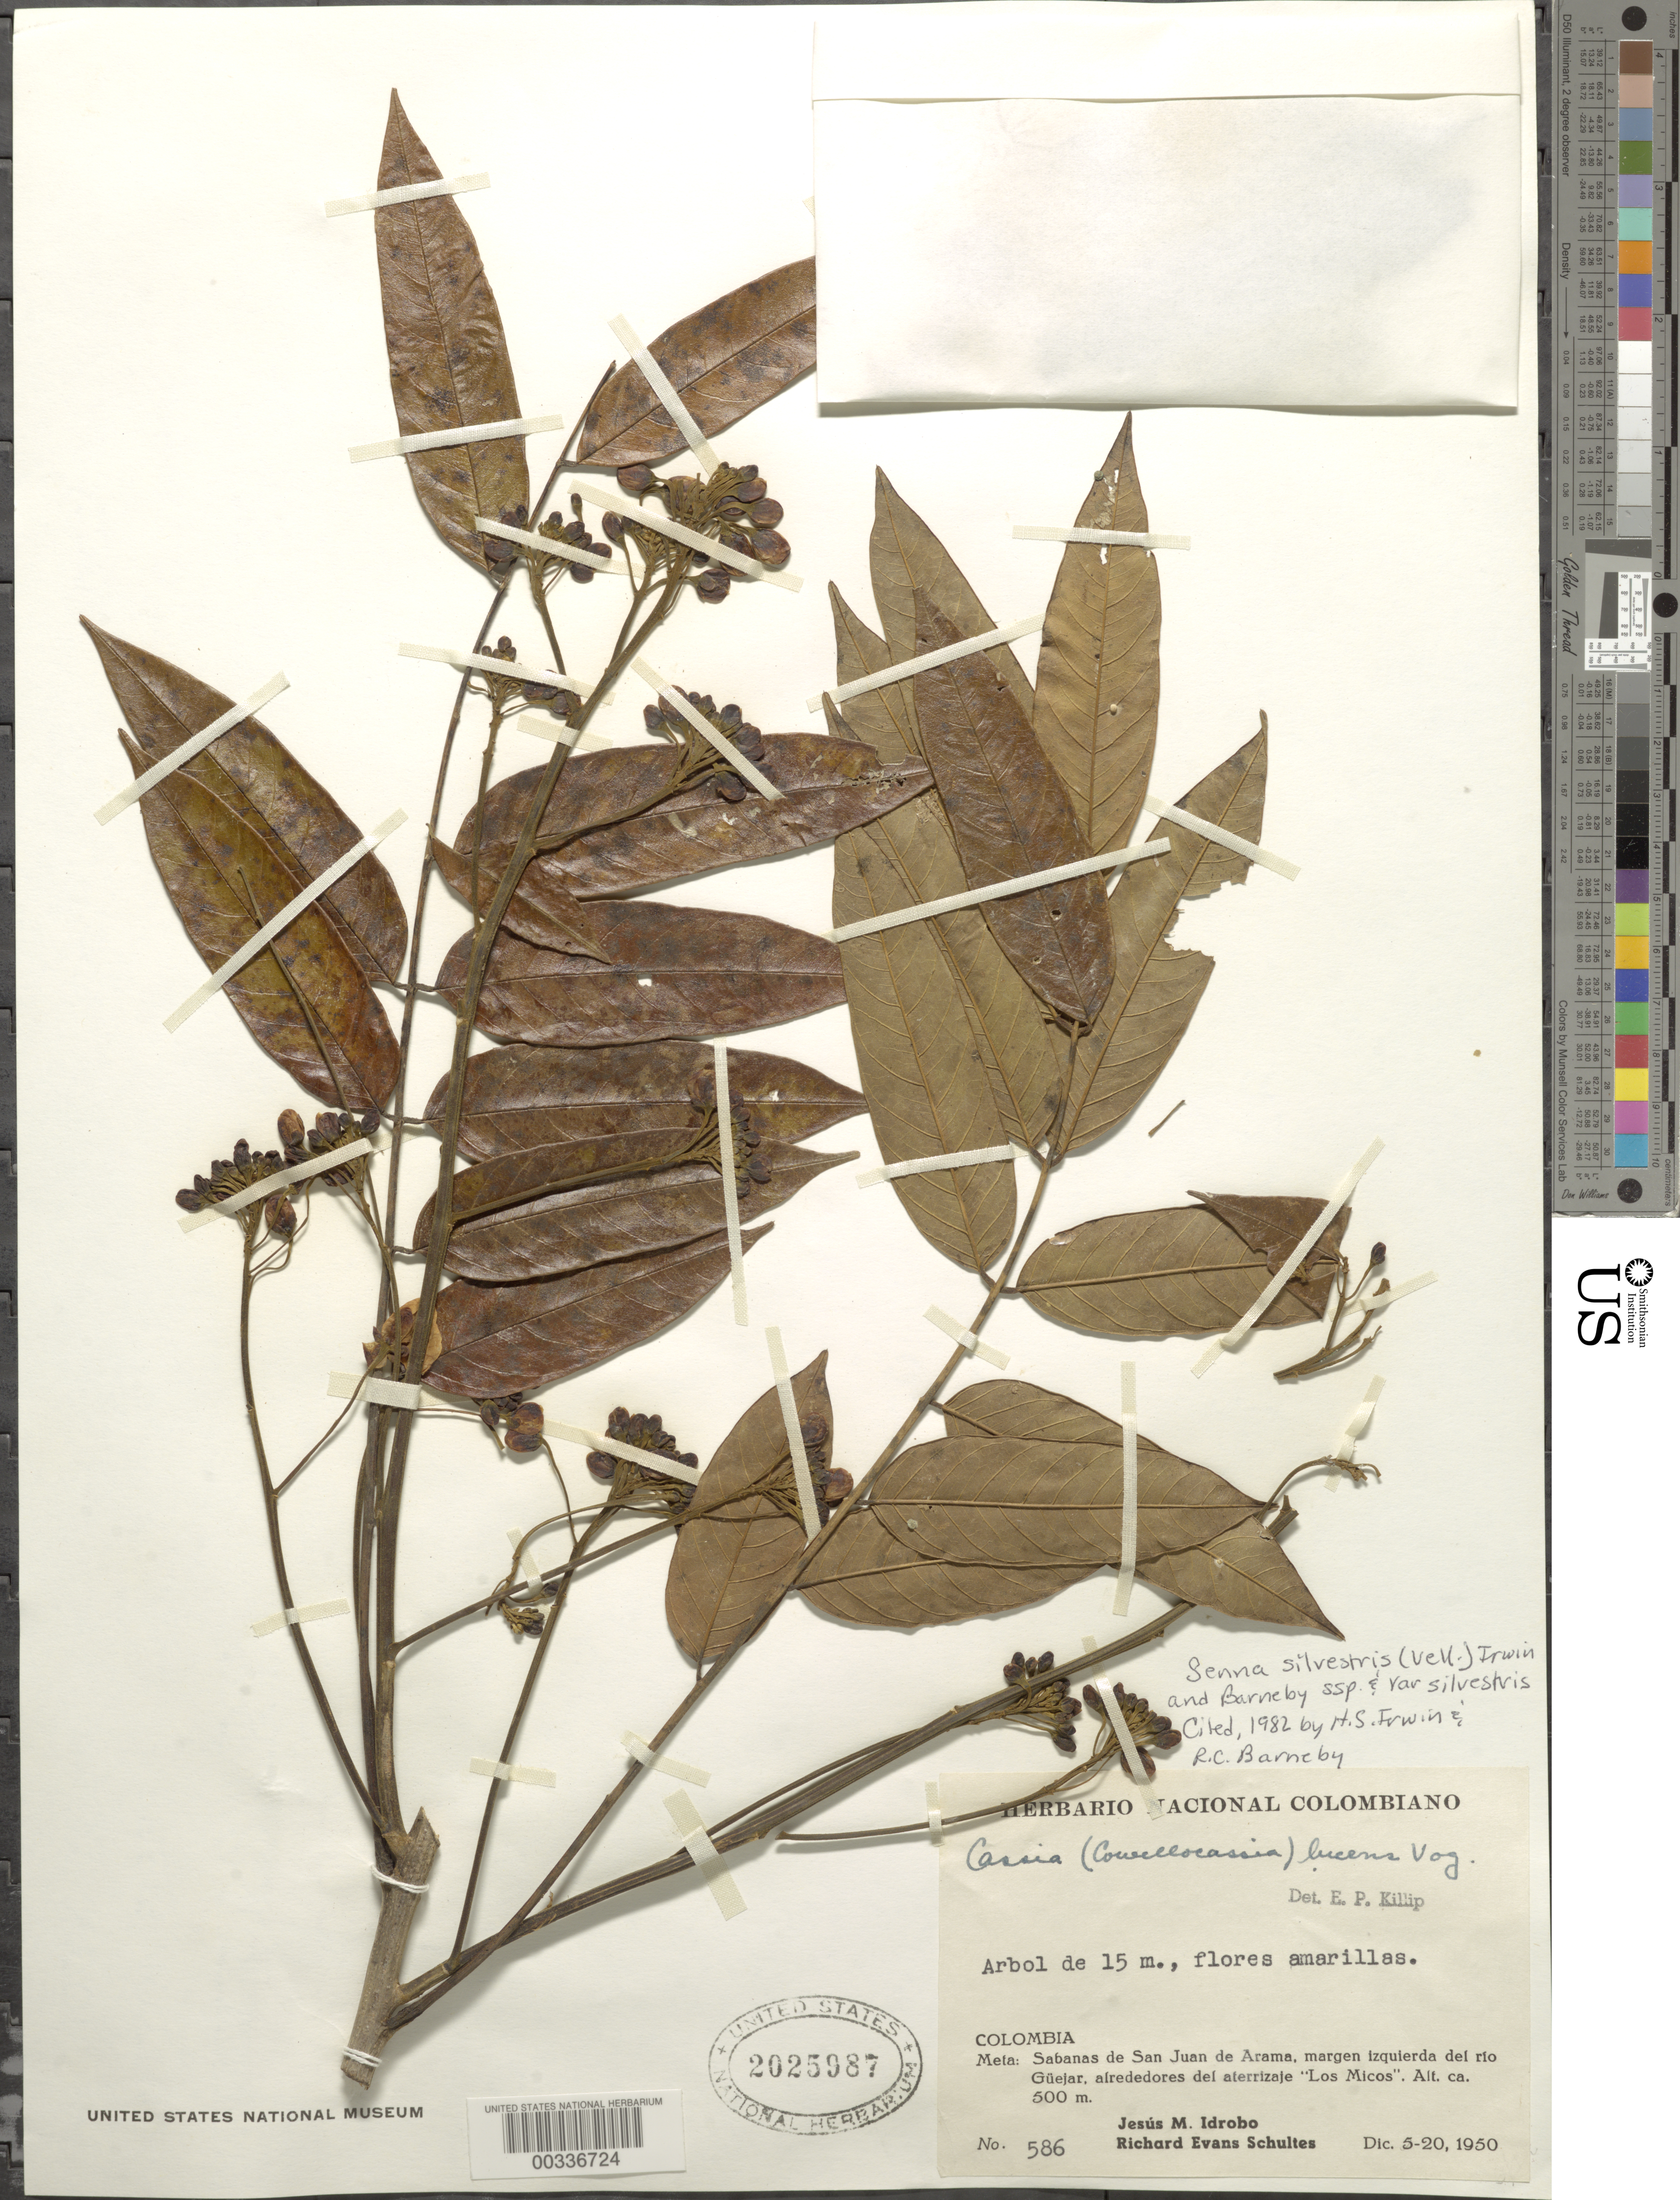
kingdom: Plantae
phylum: Tracheophyta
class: Magnoliopsida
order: Fabales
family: Fabaceae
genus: Senna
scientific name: Senna silvestris var. silvestris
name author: (Vell.) H.S. Irwin & Barneby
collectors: J. M. Idrobo & R. E. Schultes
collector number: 586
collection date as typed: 05 Dec 1950 to 20 Dec 1950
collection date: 1950-12-05/1950-12-20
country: Colombia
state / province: Meta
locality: Sabanas de San Juan de Arama, left side of Rio Guejar, vicinity of the landing "los Micos"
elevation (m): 500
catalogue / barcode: US 2025987